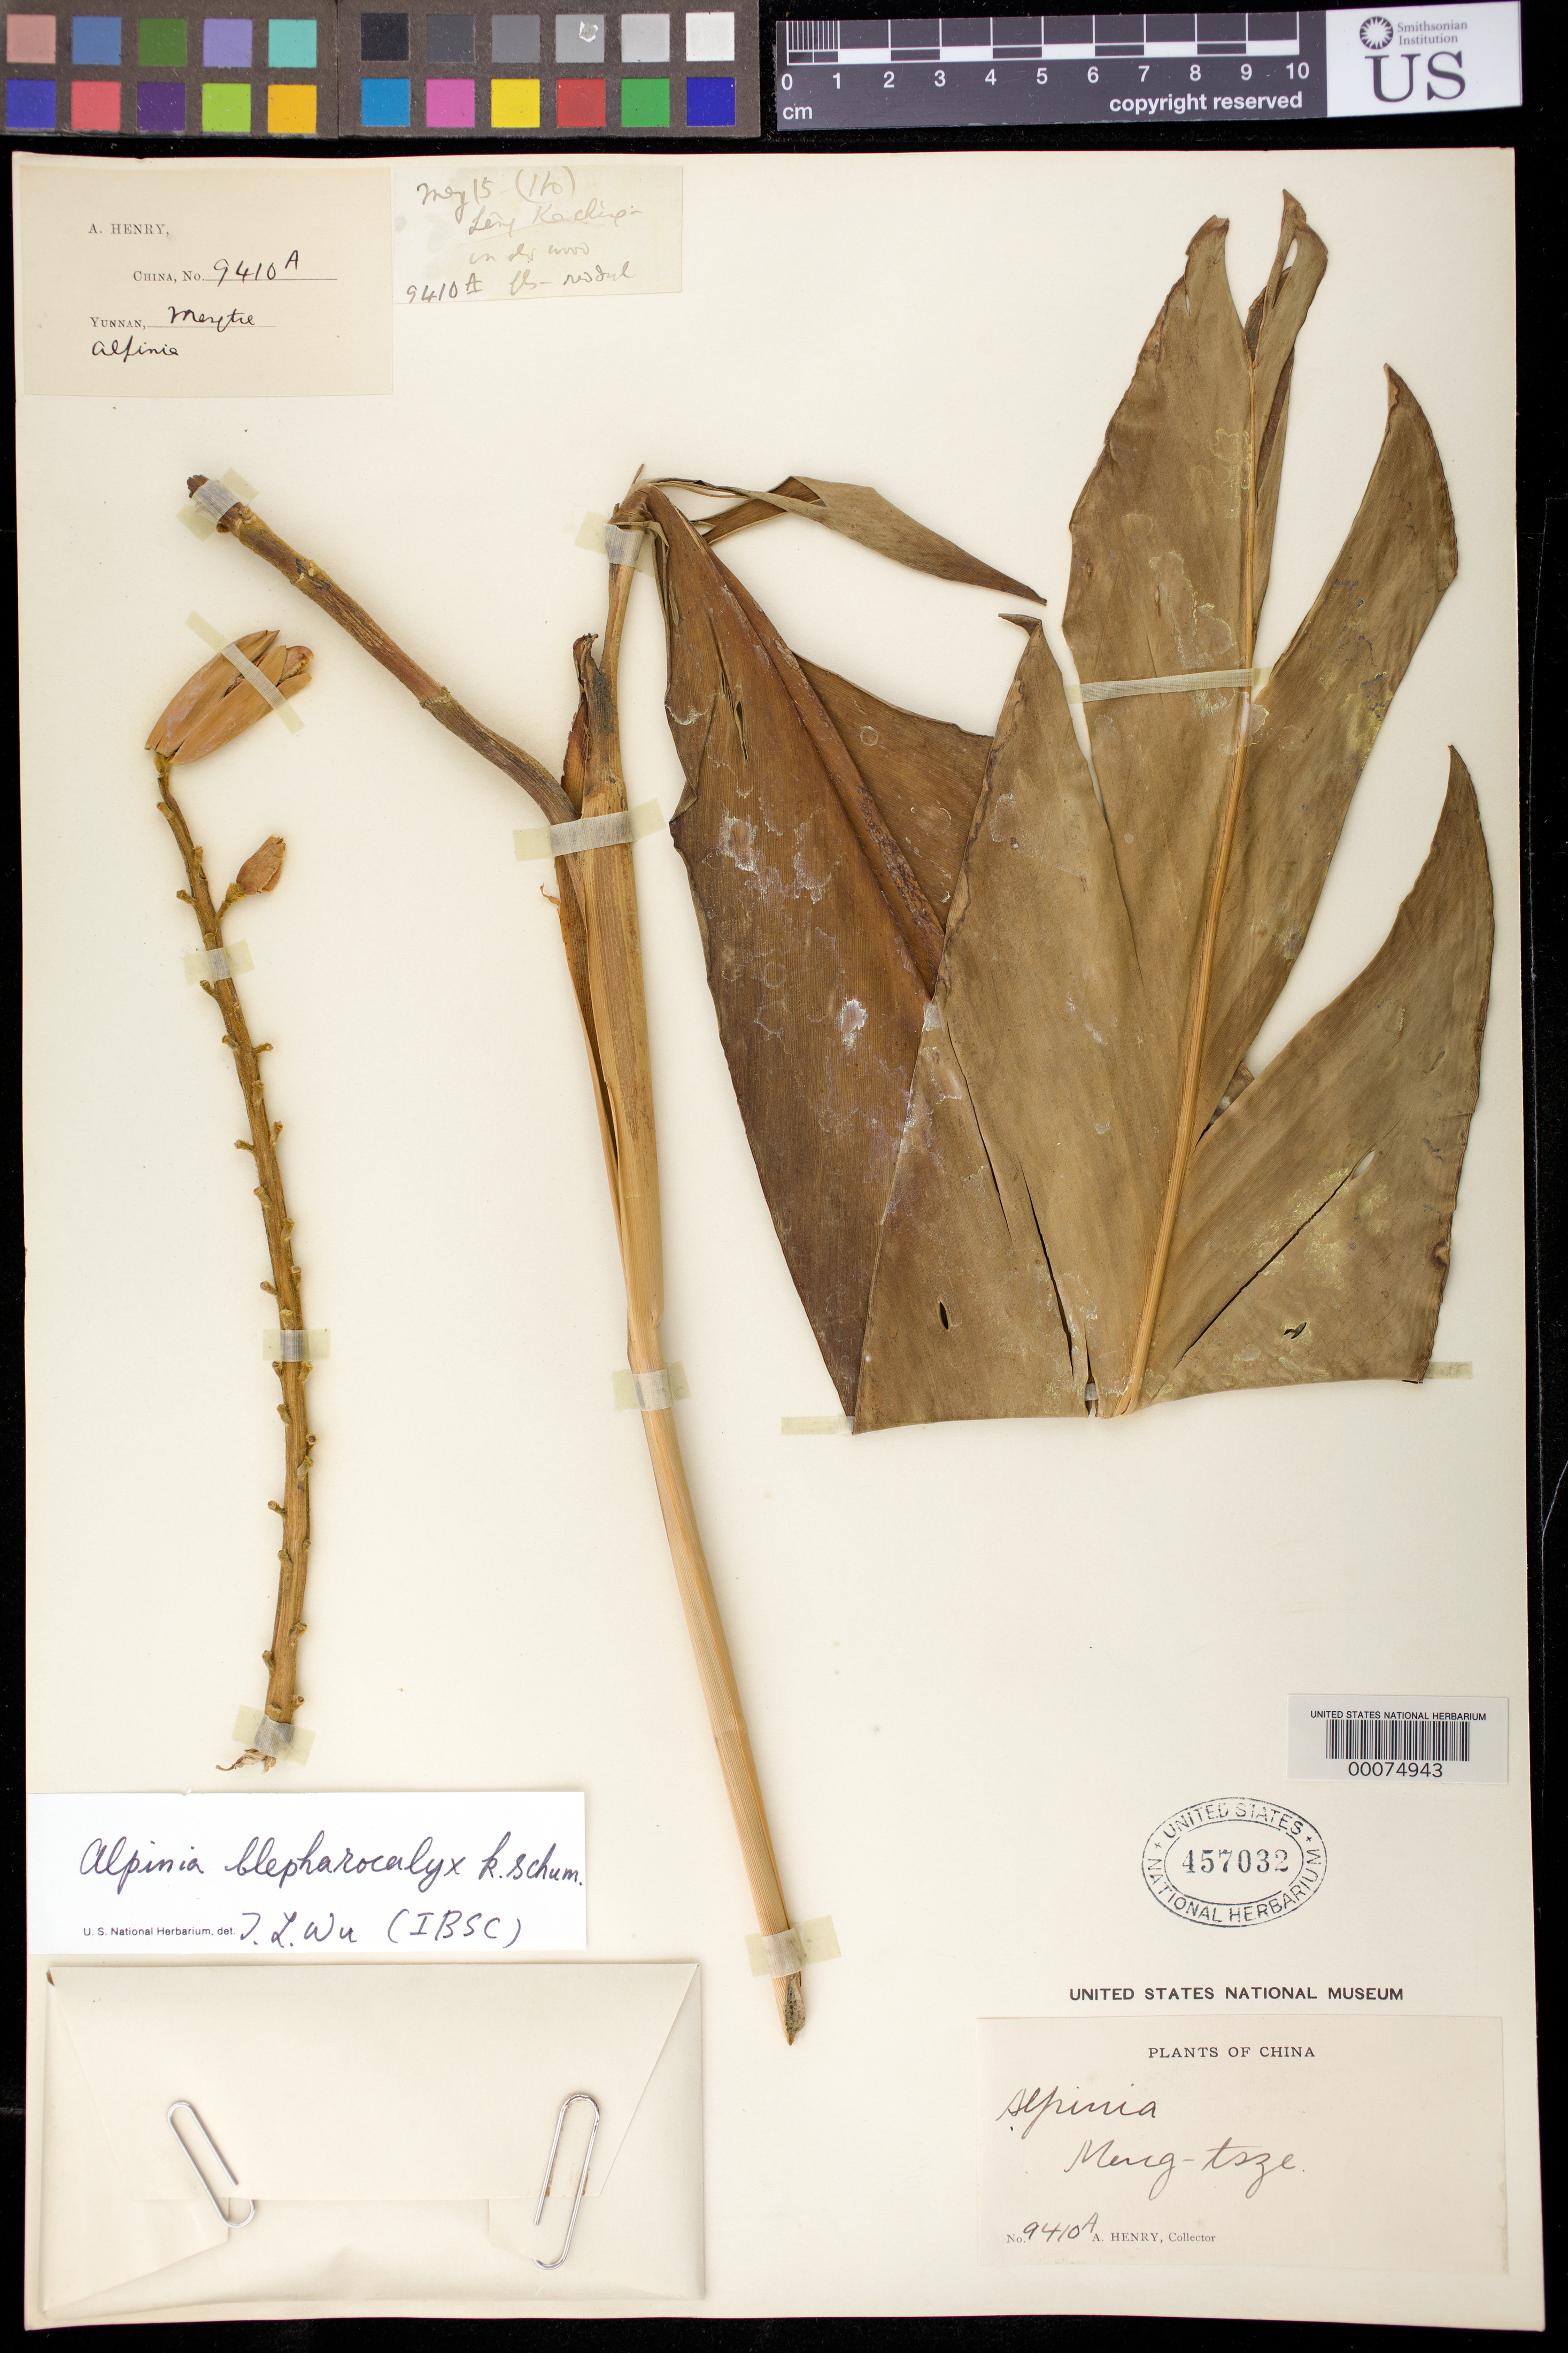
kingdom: Plantae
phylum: Tracheophyta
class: Liliopsida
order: Zingiberales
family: Zingiberaceae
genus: Alpinia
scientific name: Alpinia blepharocalyx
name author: K. Schum. in Engl.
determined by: Wu, Te-Ling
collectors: A. Henry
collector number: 9410 A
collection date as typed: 15 May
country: China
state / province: Yunnan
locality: Meng-tsze, Leng Ka ching. Ho.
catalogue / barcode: US 457032